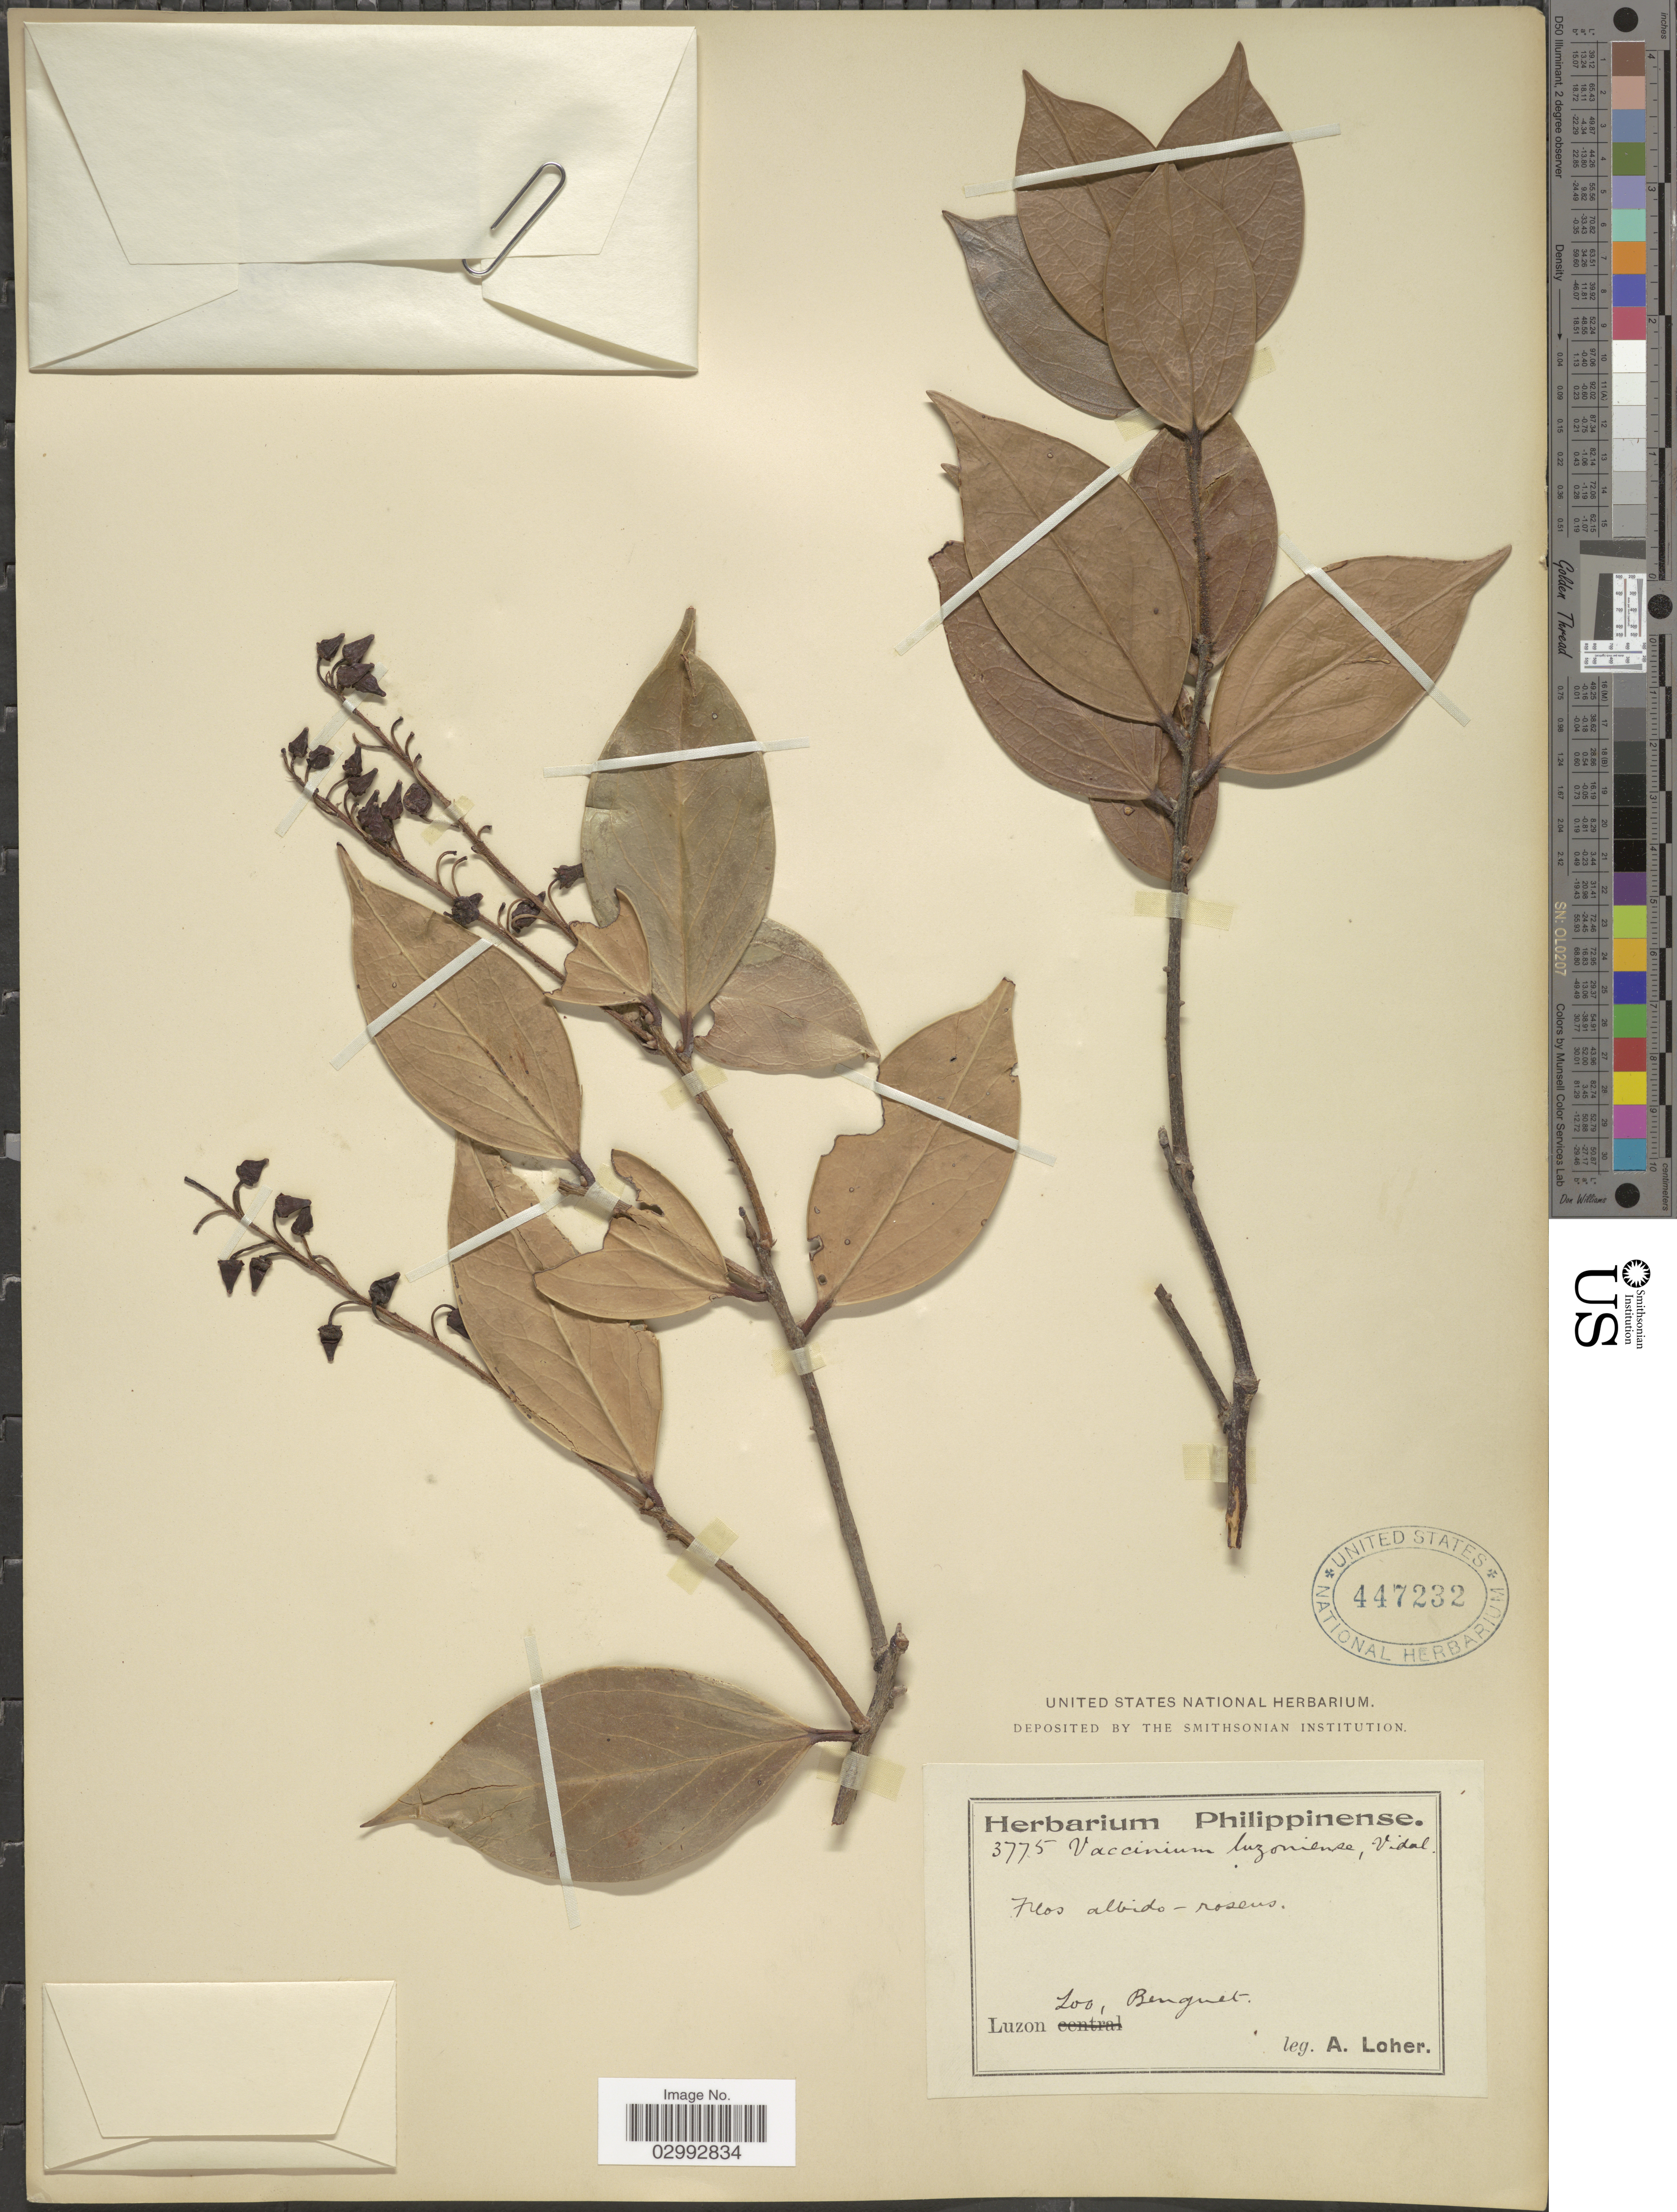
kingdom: Plantae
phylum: Tracheophyta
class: Magnoliopsida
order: Ericales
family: Ericaceae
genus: Vaccinium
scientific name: Vaccinium luzoniense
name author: S. Vidal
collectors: A. Loher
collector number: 3775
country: Philippines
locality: Luzon Loo, Benguet.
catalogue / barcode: US 447232